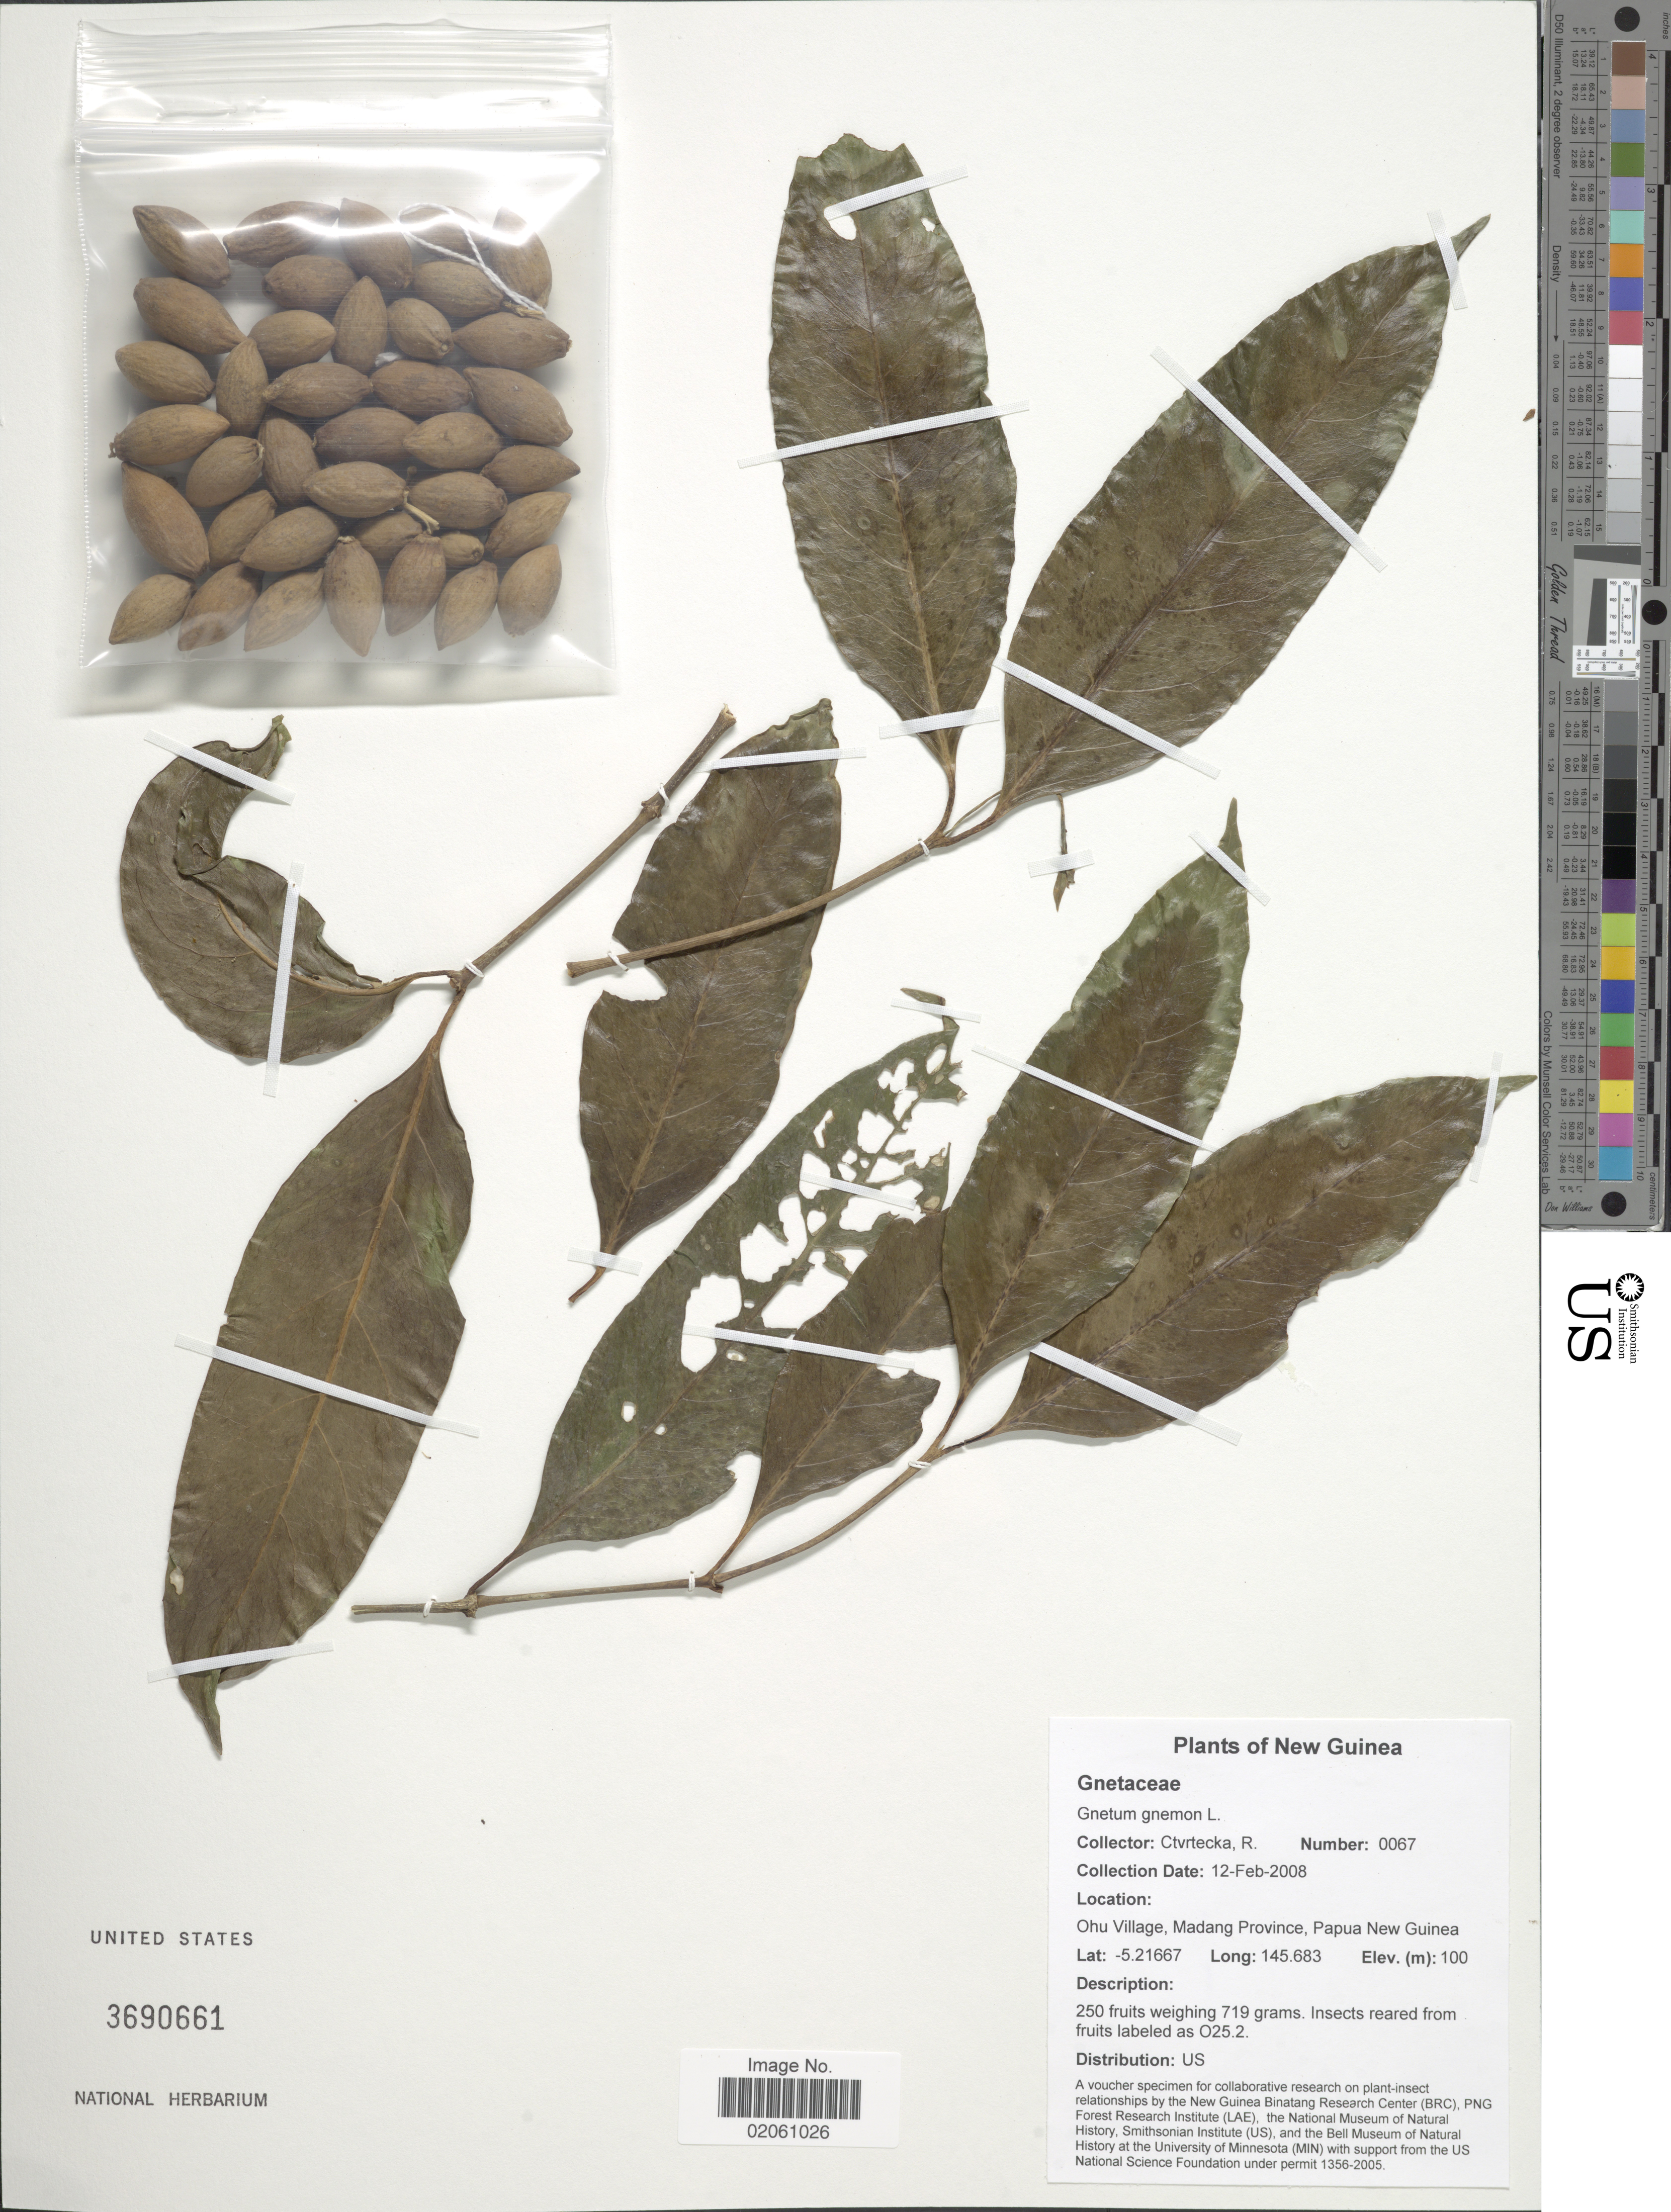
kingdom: Plantae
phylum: Tracheophyta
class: Gnetopsida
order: Gnetales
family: Gnetaceae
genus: Gnetum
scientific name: Gnetum gnemon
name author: L.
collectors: R. Ctvrtecka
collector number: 0067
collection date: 2008-02-12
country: Papua New Guinea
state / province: Madang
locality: New Guinea, Ohu Village, Madang Province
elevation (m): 100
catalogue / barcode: US 3690661